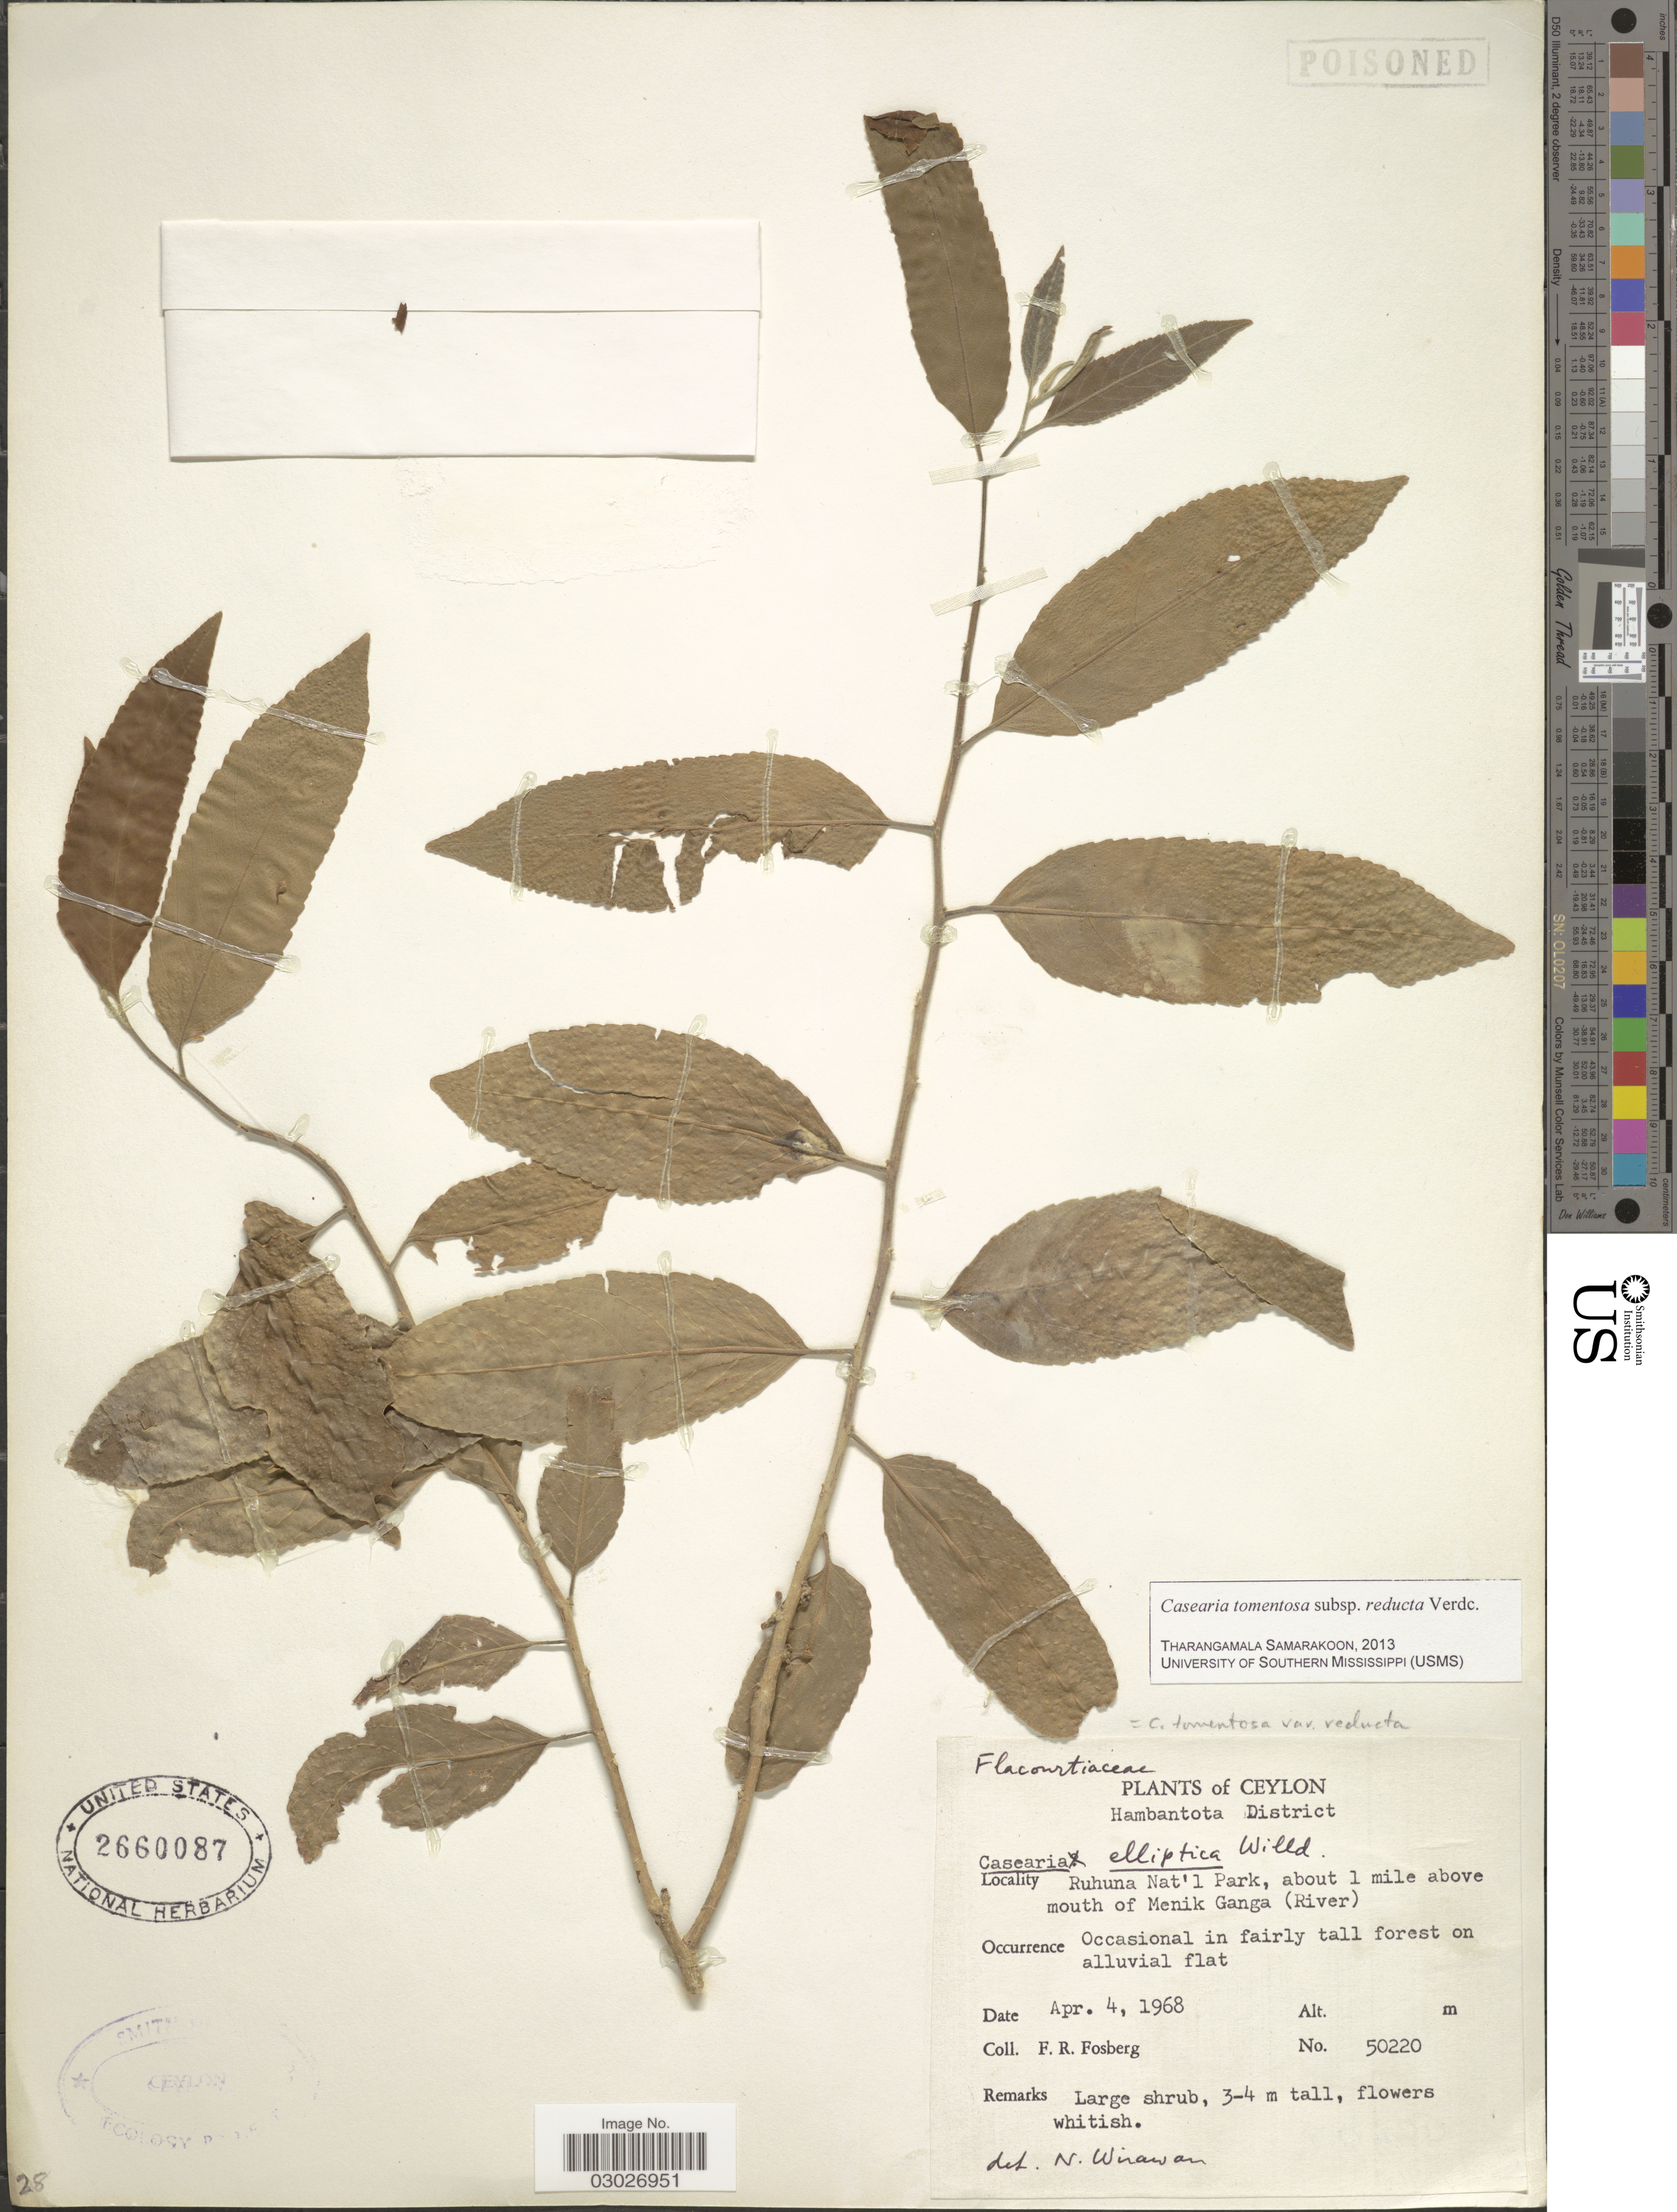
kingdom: Plantae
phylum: Tracheophyta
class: Magnoliopsida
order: Malpighiales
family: Salicaceae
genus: Casearia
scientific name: Casearia tomentosa subsp. reducta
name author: Verdc.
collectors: F. R. Fosberg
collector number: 50220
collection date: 1968-04-04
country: Sri Lanka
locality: Ceylon. Hambantota District. Ruhuna Nat'l Park, about 1 mile above mouth of Menik Ganga (River).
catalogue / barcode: US 2660087